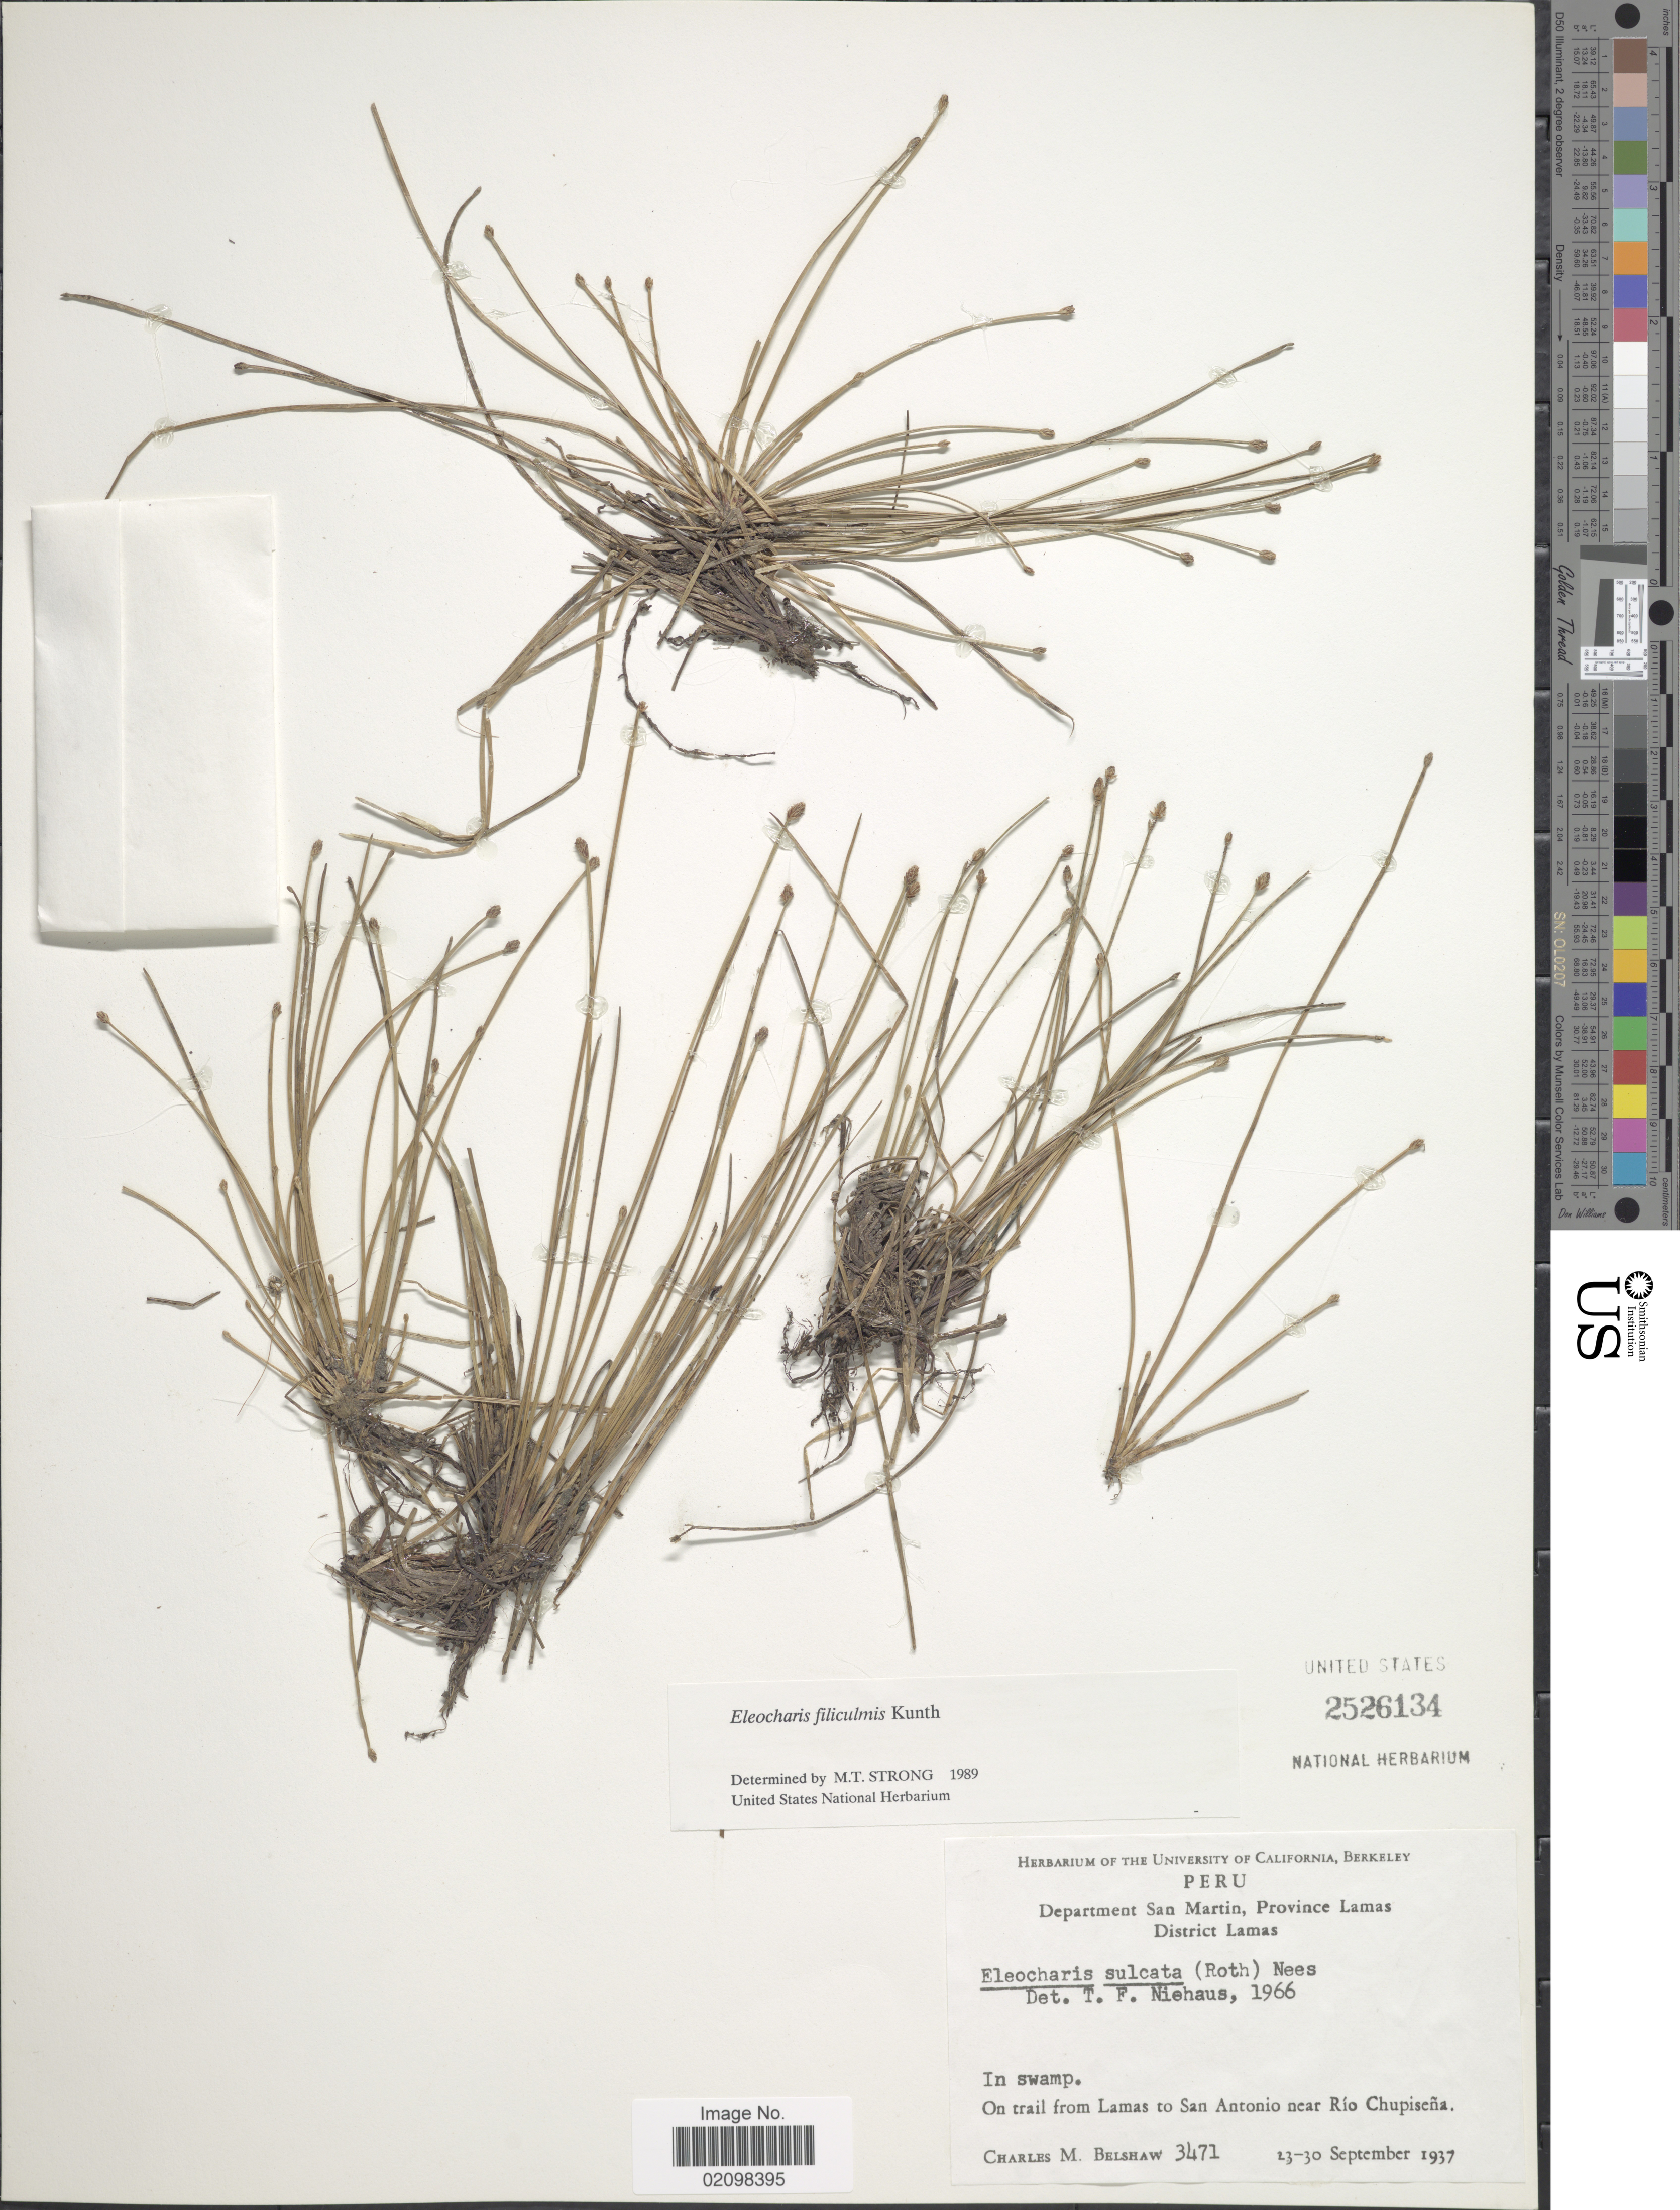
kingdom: Plantae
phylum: Tracheophyta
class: Liliopsida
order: Poales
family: Cyperaceae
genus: Eleocharis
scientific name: Eleocharis filiculmis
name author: Kunth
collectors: C. Shaw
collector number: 3471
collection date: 1937-09-23/1937-09-30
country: Peru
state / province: San Martín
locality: Province Lamas. District Lamas. On trail from Lamas to San Antonio near Río Chupiseña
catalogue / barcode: US 2526134